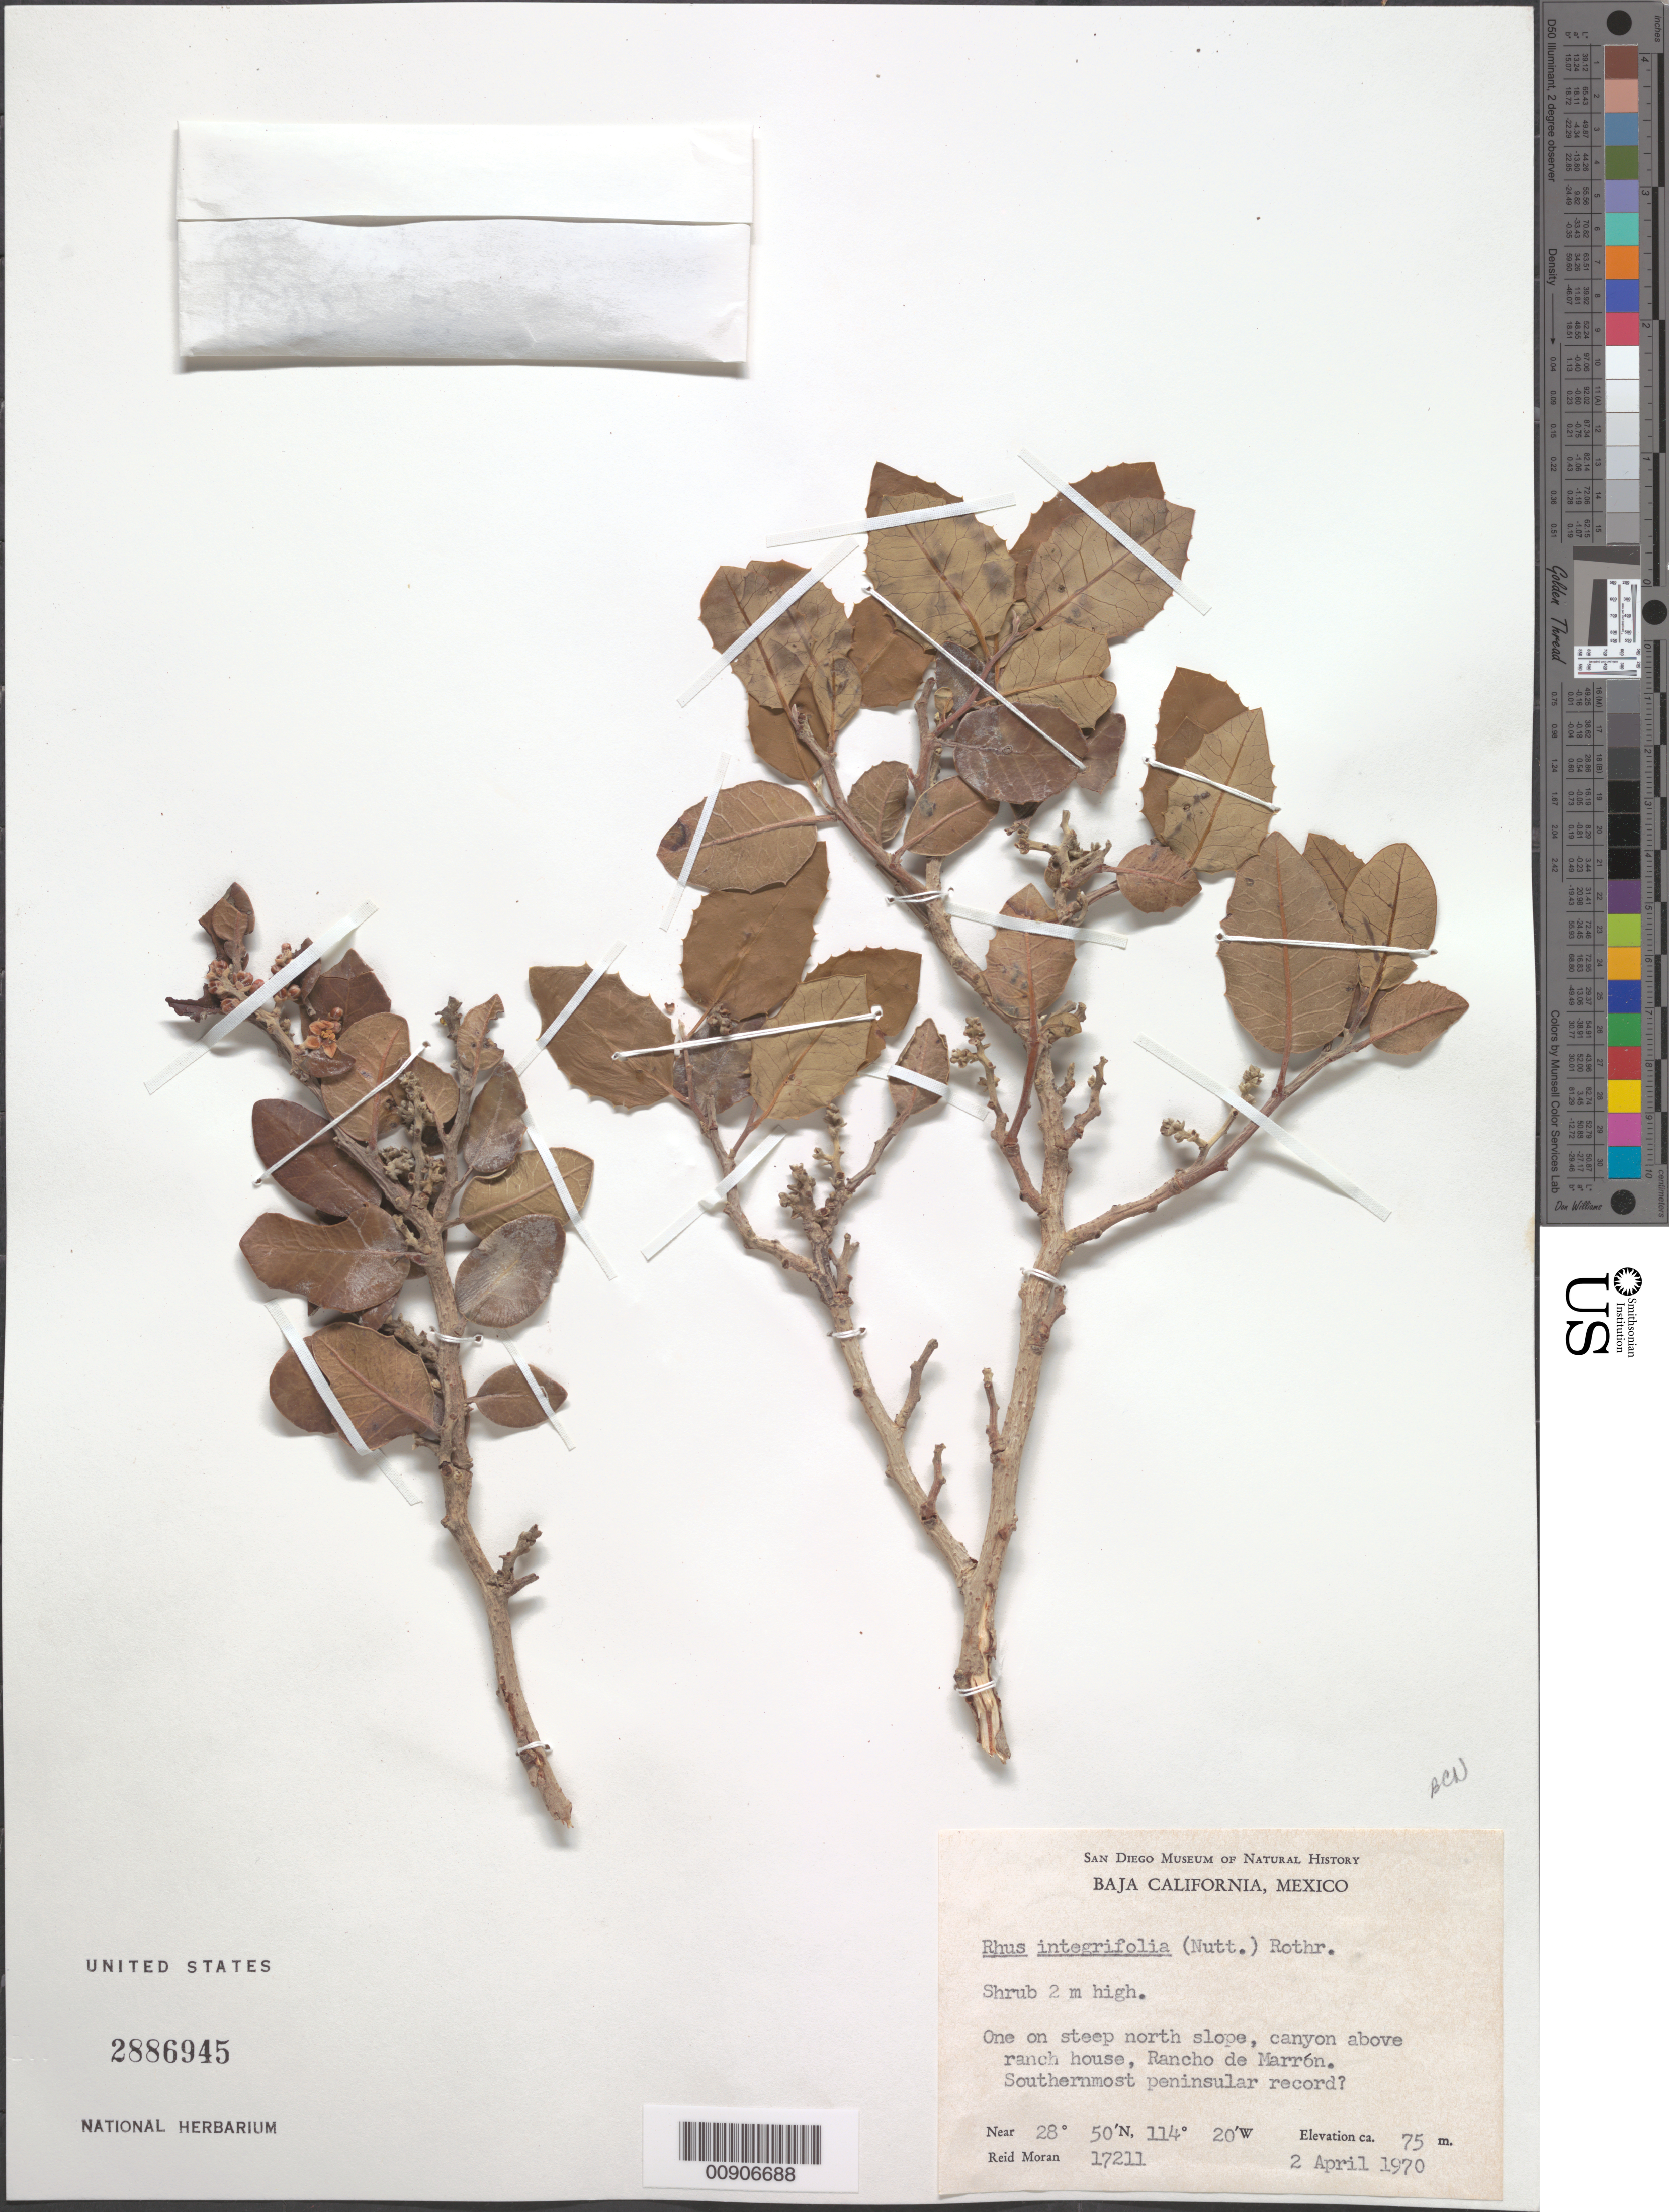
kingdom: Plantae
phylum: Tracheophyta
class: Magnoliopsida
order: Sapindales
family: Anacardiaceae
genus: Rhus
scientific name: Rhus integrifolia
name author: (Nutt.) Benth. & Hook. f. ex W.H. Brewer & S. Watson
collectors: R. V. Moran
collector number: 17211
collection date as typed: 02 Apr 1970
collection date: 1970-04-02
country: Mexico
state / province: Baja California Norte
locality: Canyon above ranch house, Rancho Marrón.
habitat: On steep north slope.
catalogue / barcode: US 2886945